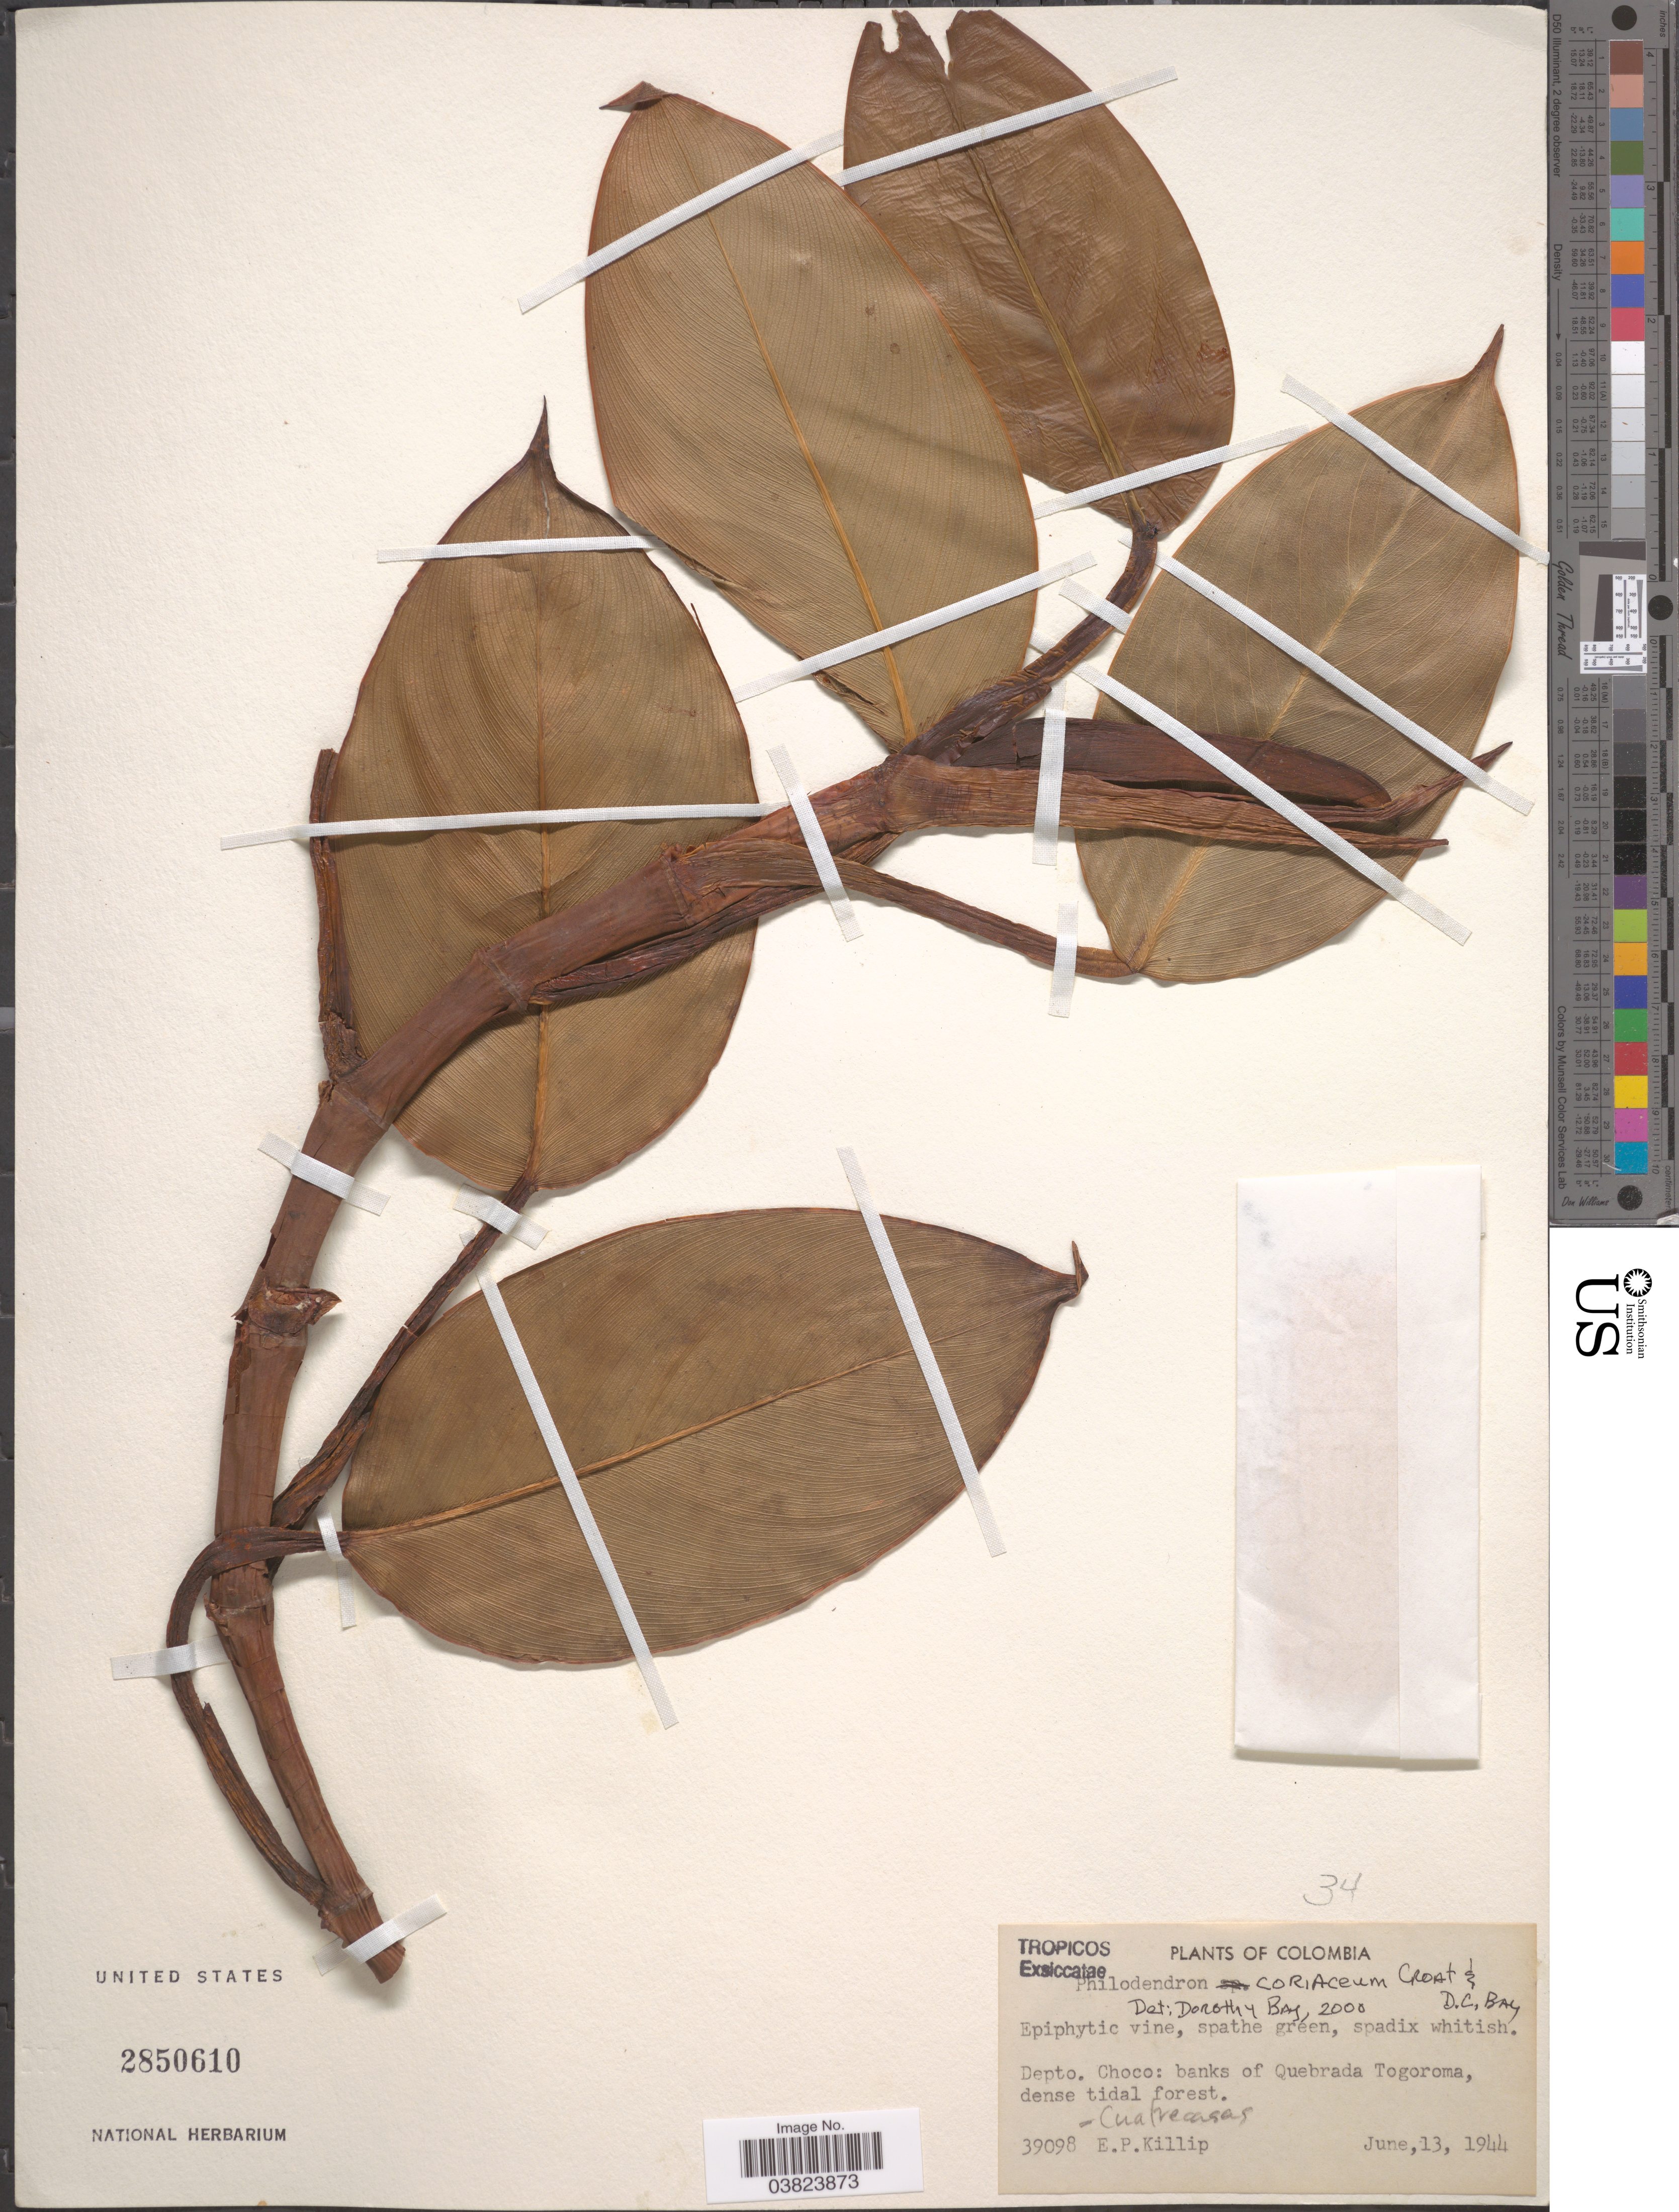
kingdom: Plantae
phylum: Tracheophyta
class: Liliopsida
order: Alismatales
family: Araceae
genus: Philodendron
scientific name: Philodendron coriaceum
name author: Croat & D.C. Bay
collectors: E. P. Killip & Cuatrecasas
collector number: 39098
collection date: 1944-06-13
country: Colombia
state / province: Chocó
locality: Depto. Choco: banks of Quebrada Togoroma, dense tidal forest.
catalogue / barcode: US 2850610